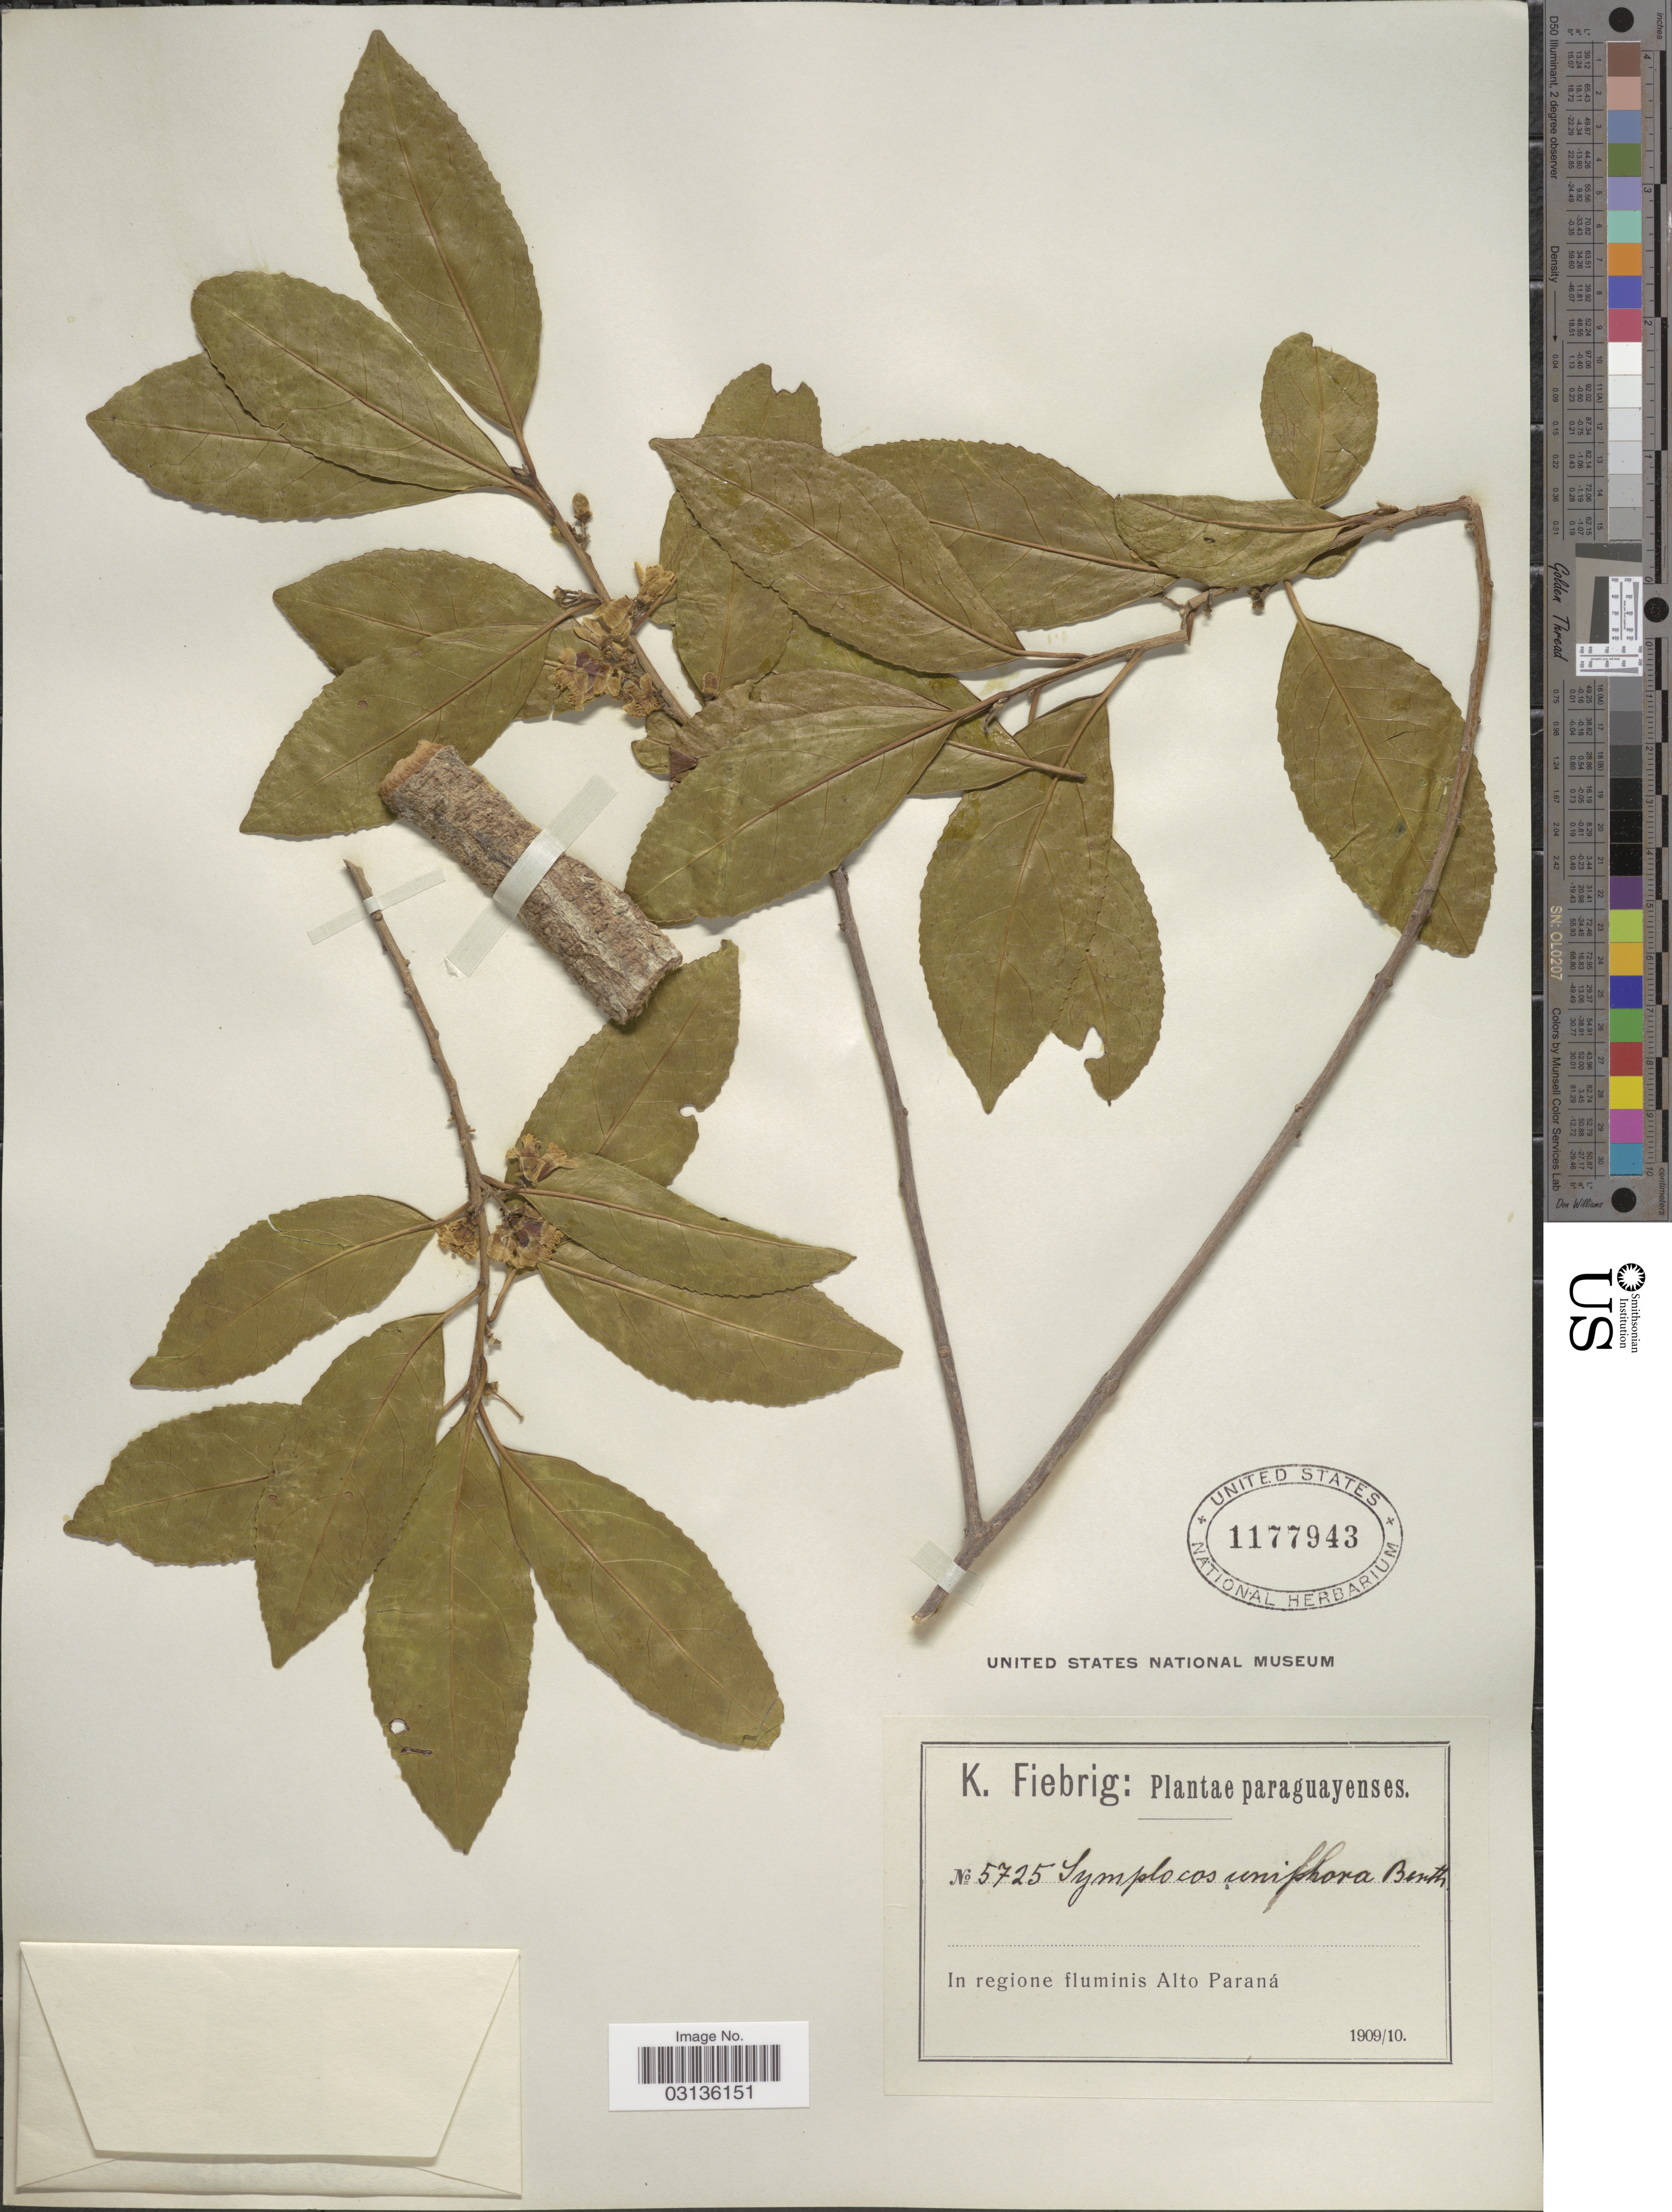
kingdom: Plantae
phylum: Tracheophyta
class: Magnoliopsida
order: Ericales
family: Symplocaceae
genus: Symplocos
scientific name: Symplocos uniflora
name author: (Pohl) Benth.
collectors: K. Fiebrig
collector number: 5725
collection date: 1909/1910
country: Paraguay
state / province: Alto Parana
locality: In regione fluminis Alto Paraná.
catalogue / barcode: US 1177943